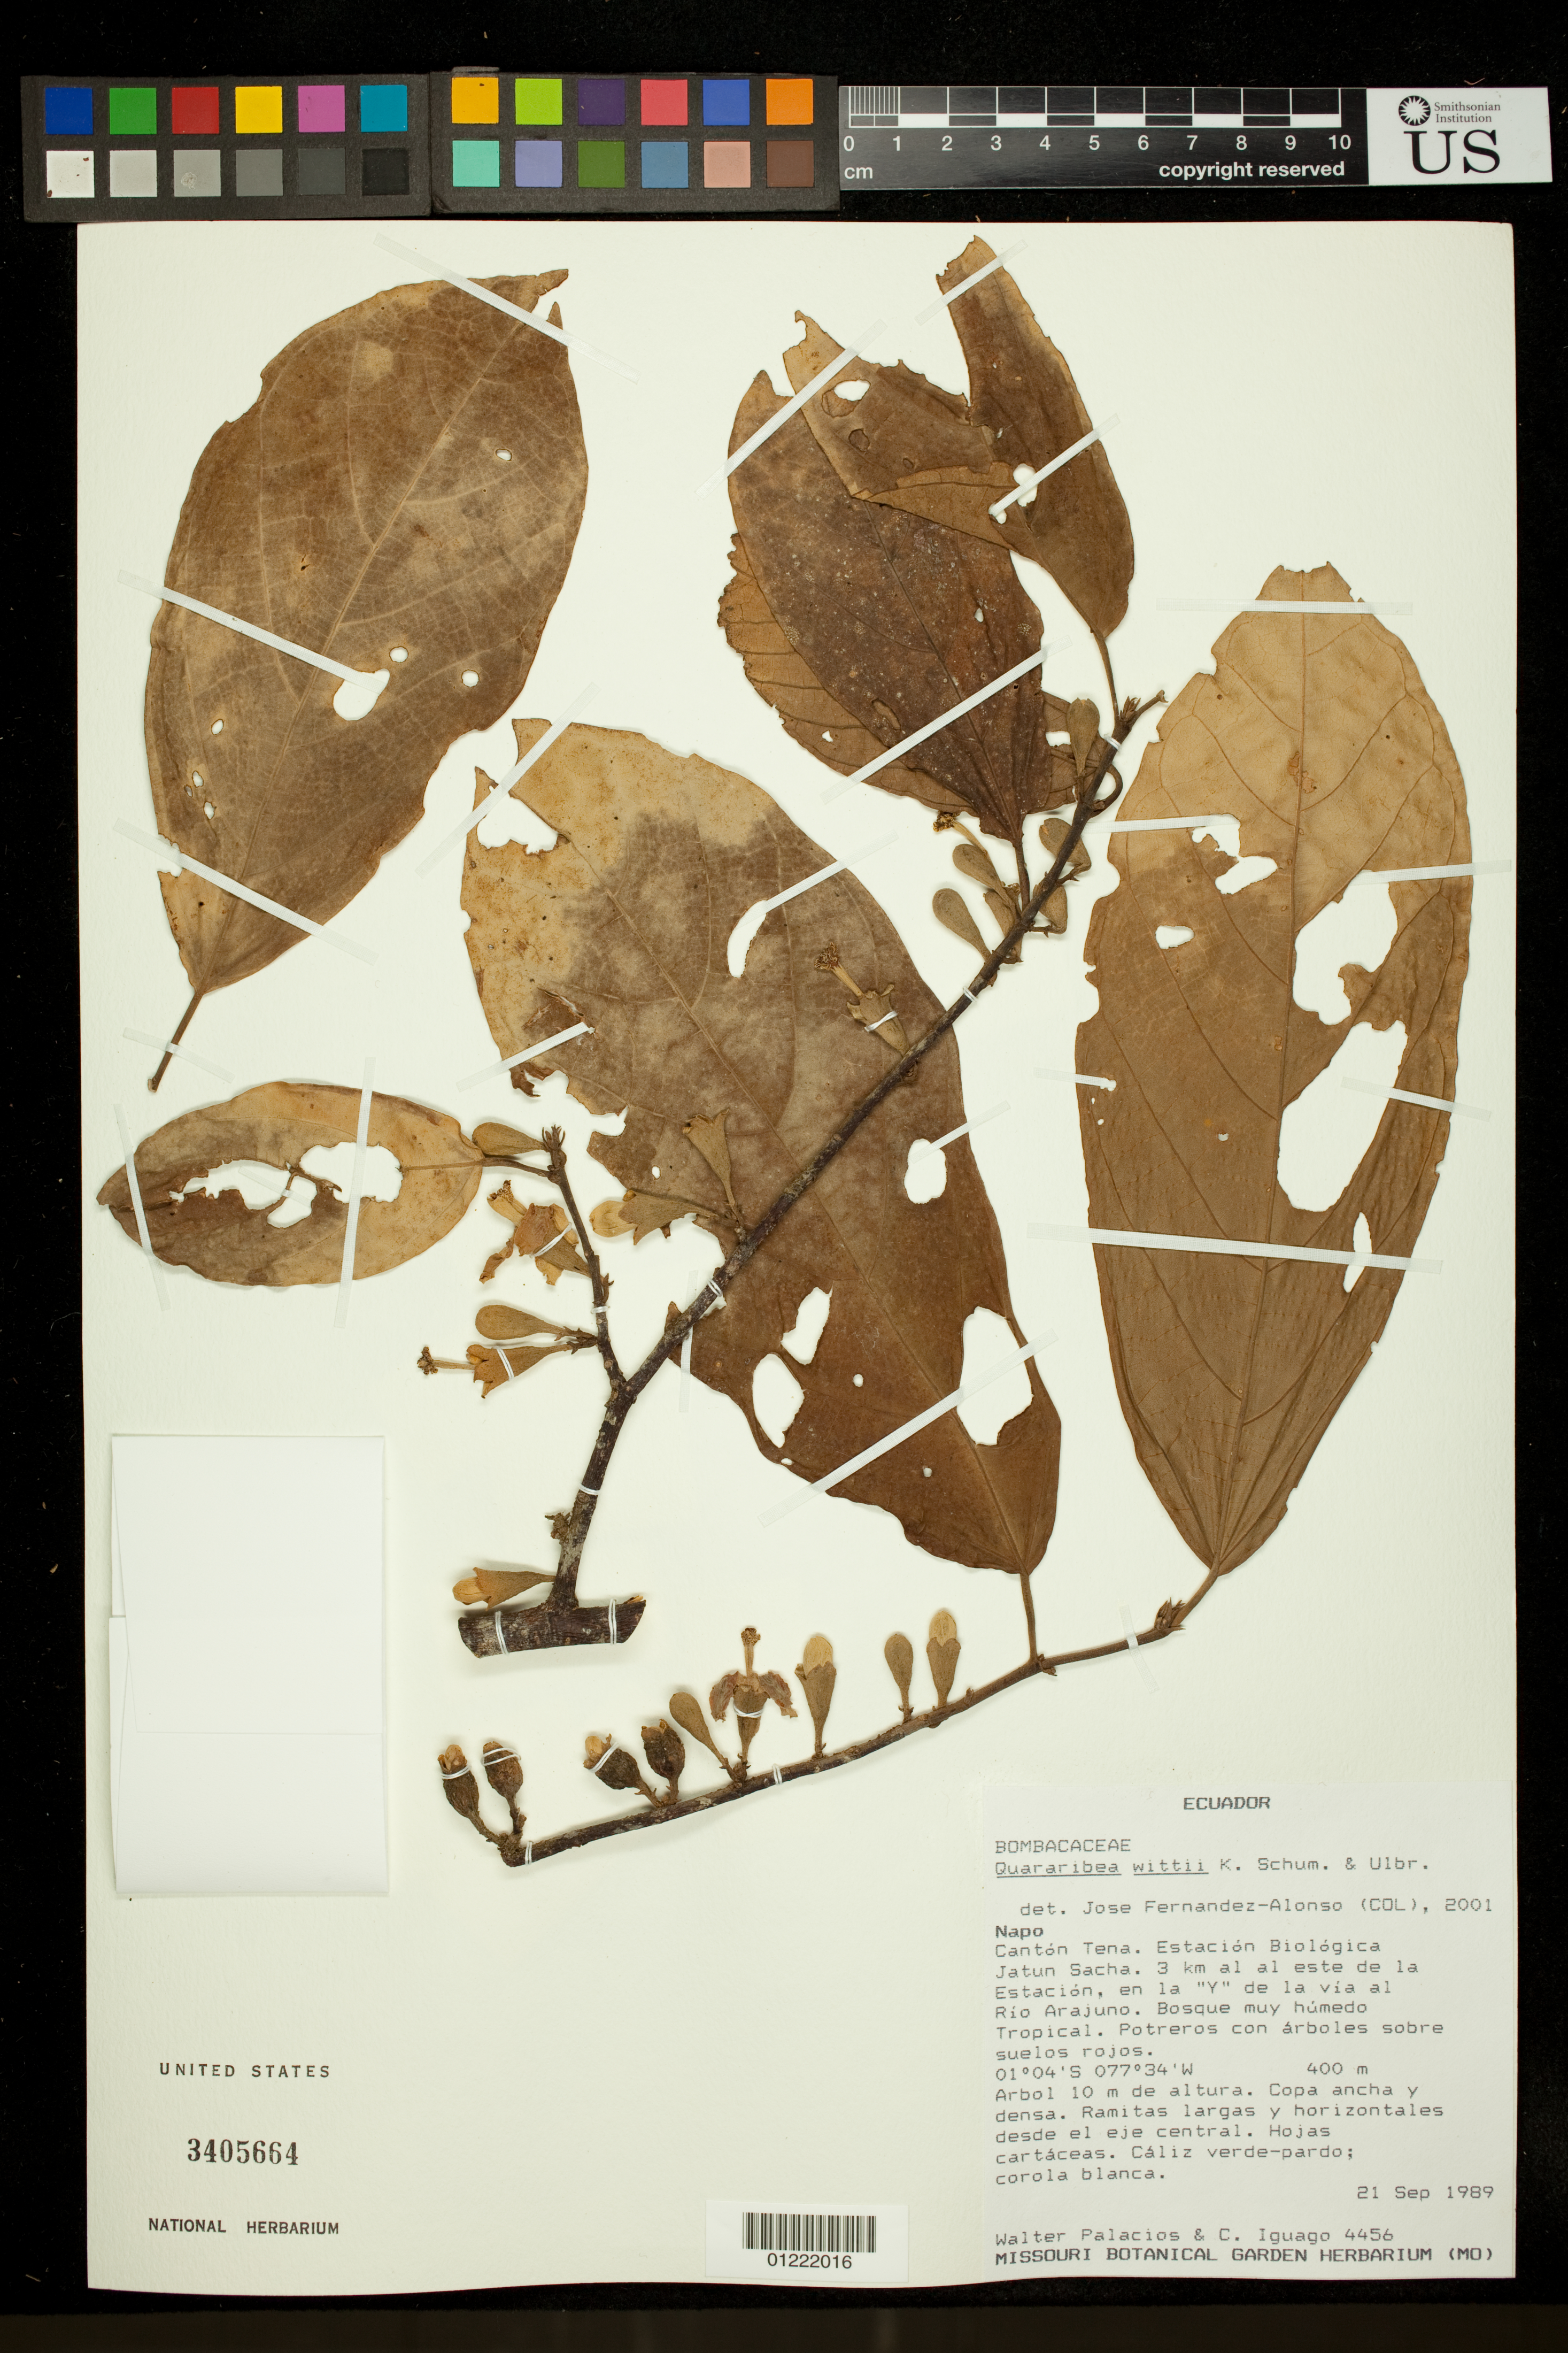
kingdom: Plantae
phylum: Tracheophyta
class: Magnoliopsida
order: Malvales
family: Malvaceae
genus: Quararibea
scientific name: Quararibea wittii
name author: K. Schum. & Ulbr.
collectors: W. Palacios & C. Iguago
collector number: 4456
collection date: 1989-09-21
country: Ecuador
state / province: Napo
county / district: Tena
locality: Estacion Biologica Jatun Sacha. 3 km al al este de la Estacion, en la "Y" de la via al Rio Arajuno.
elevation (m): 400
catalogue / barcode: US 3405664